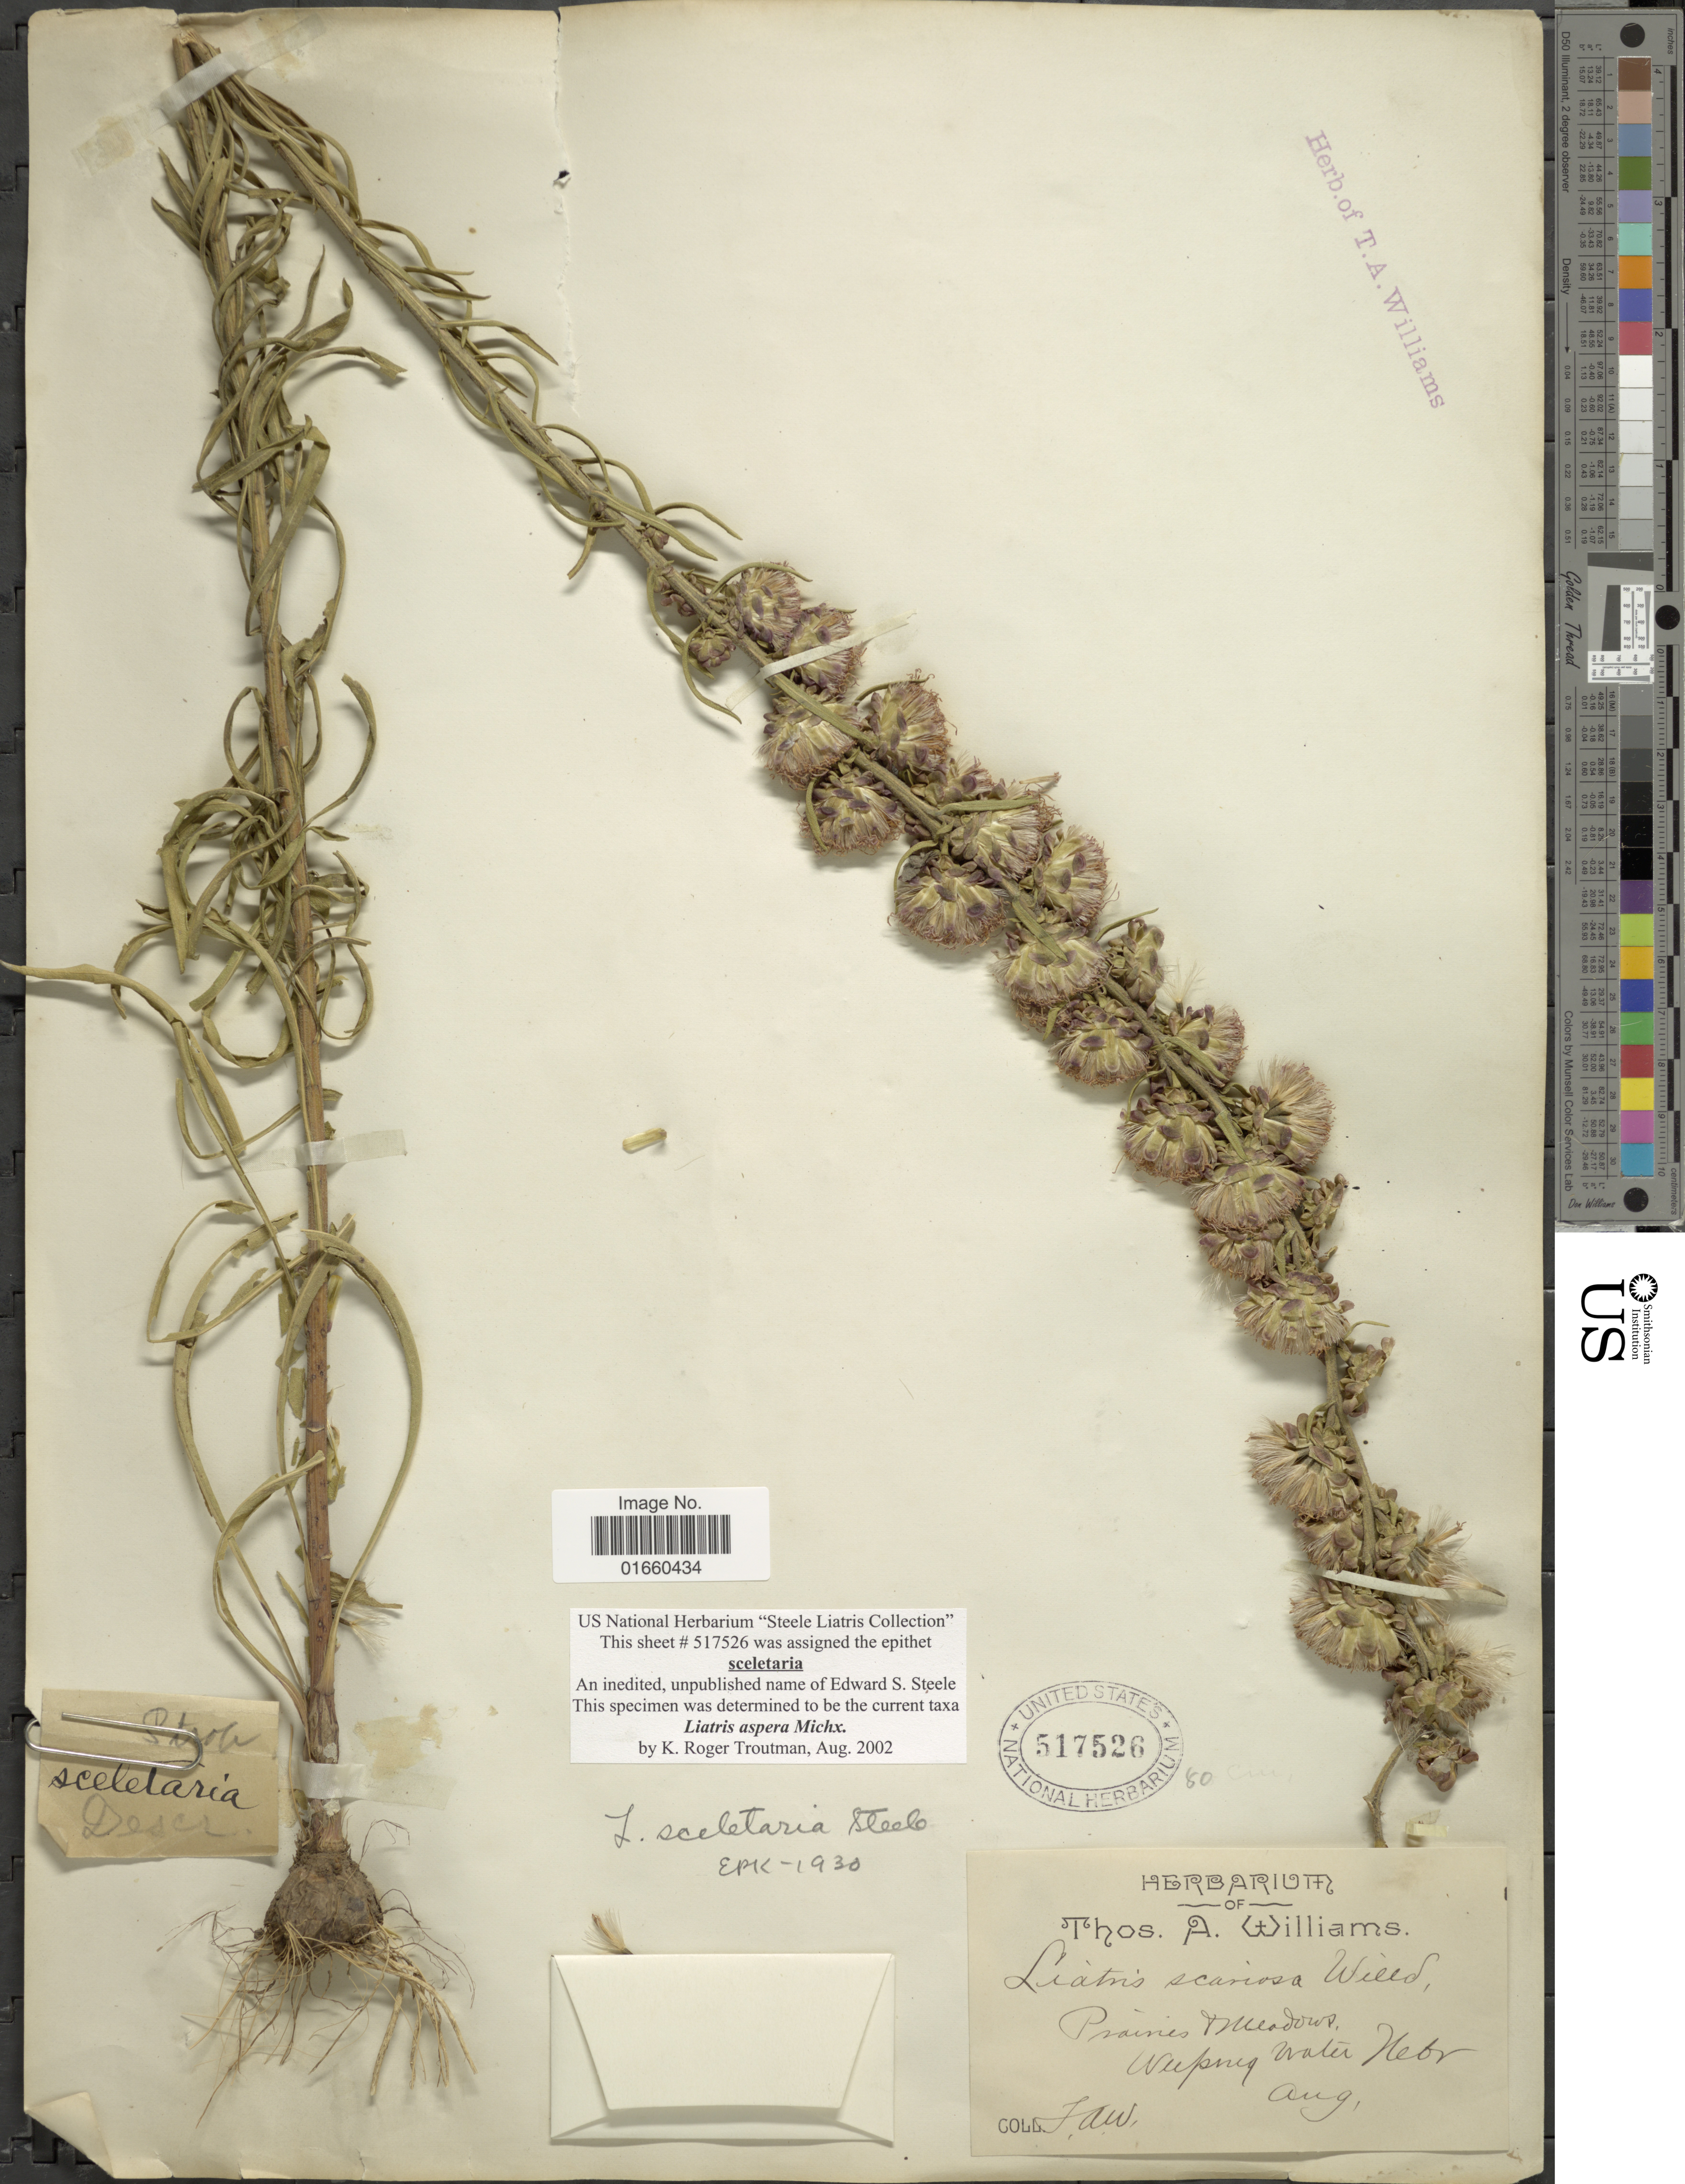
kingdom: Plantae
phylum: Tracheophyta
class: Magnoliopsida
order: Asterales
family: Asteraceae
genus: Liatris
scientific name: Liatris aspera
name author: Michx.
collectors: T. A. Williams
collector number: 80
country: United States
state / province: Nebraska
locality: Prairies Meadows, Weeping Water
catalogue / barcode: US 517526